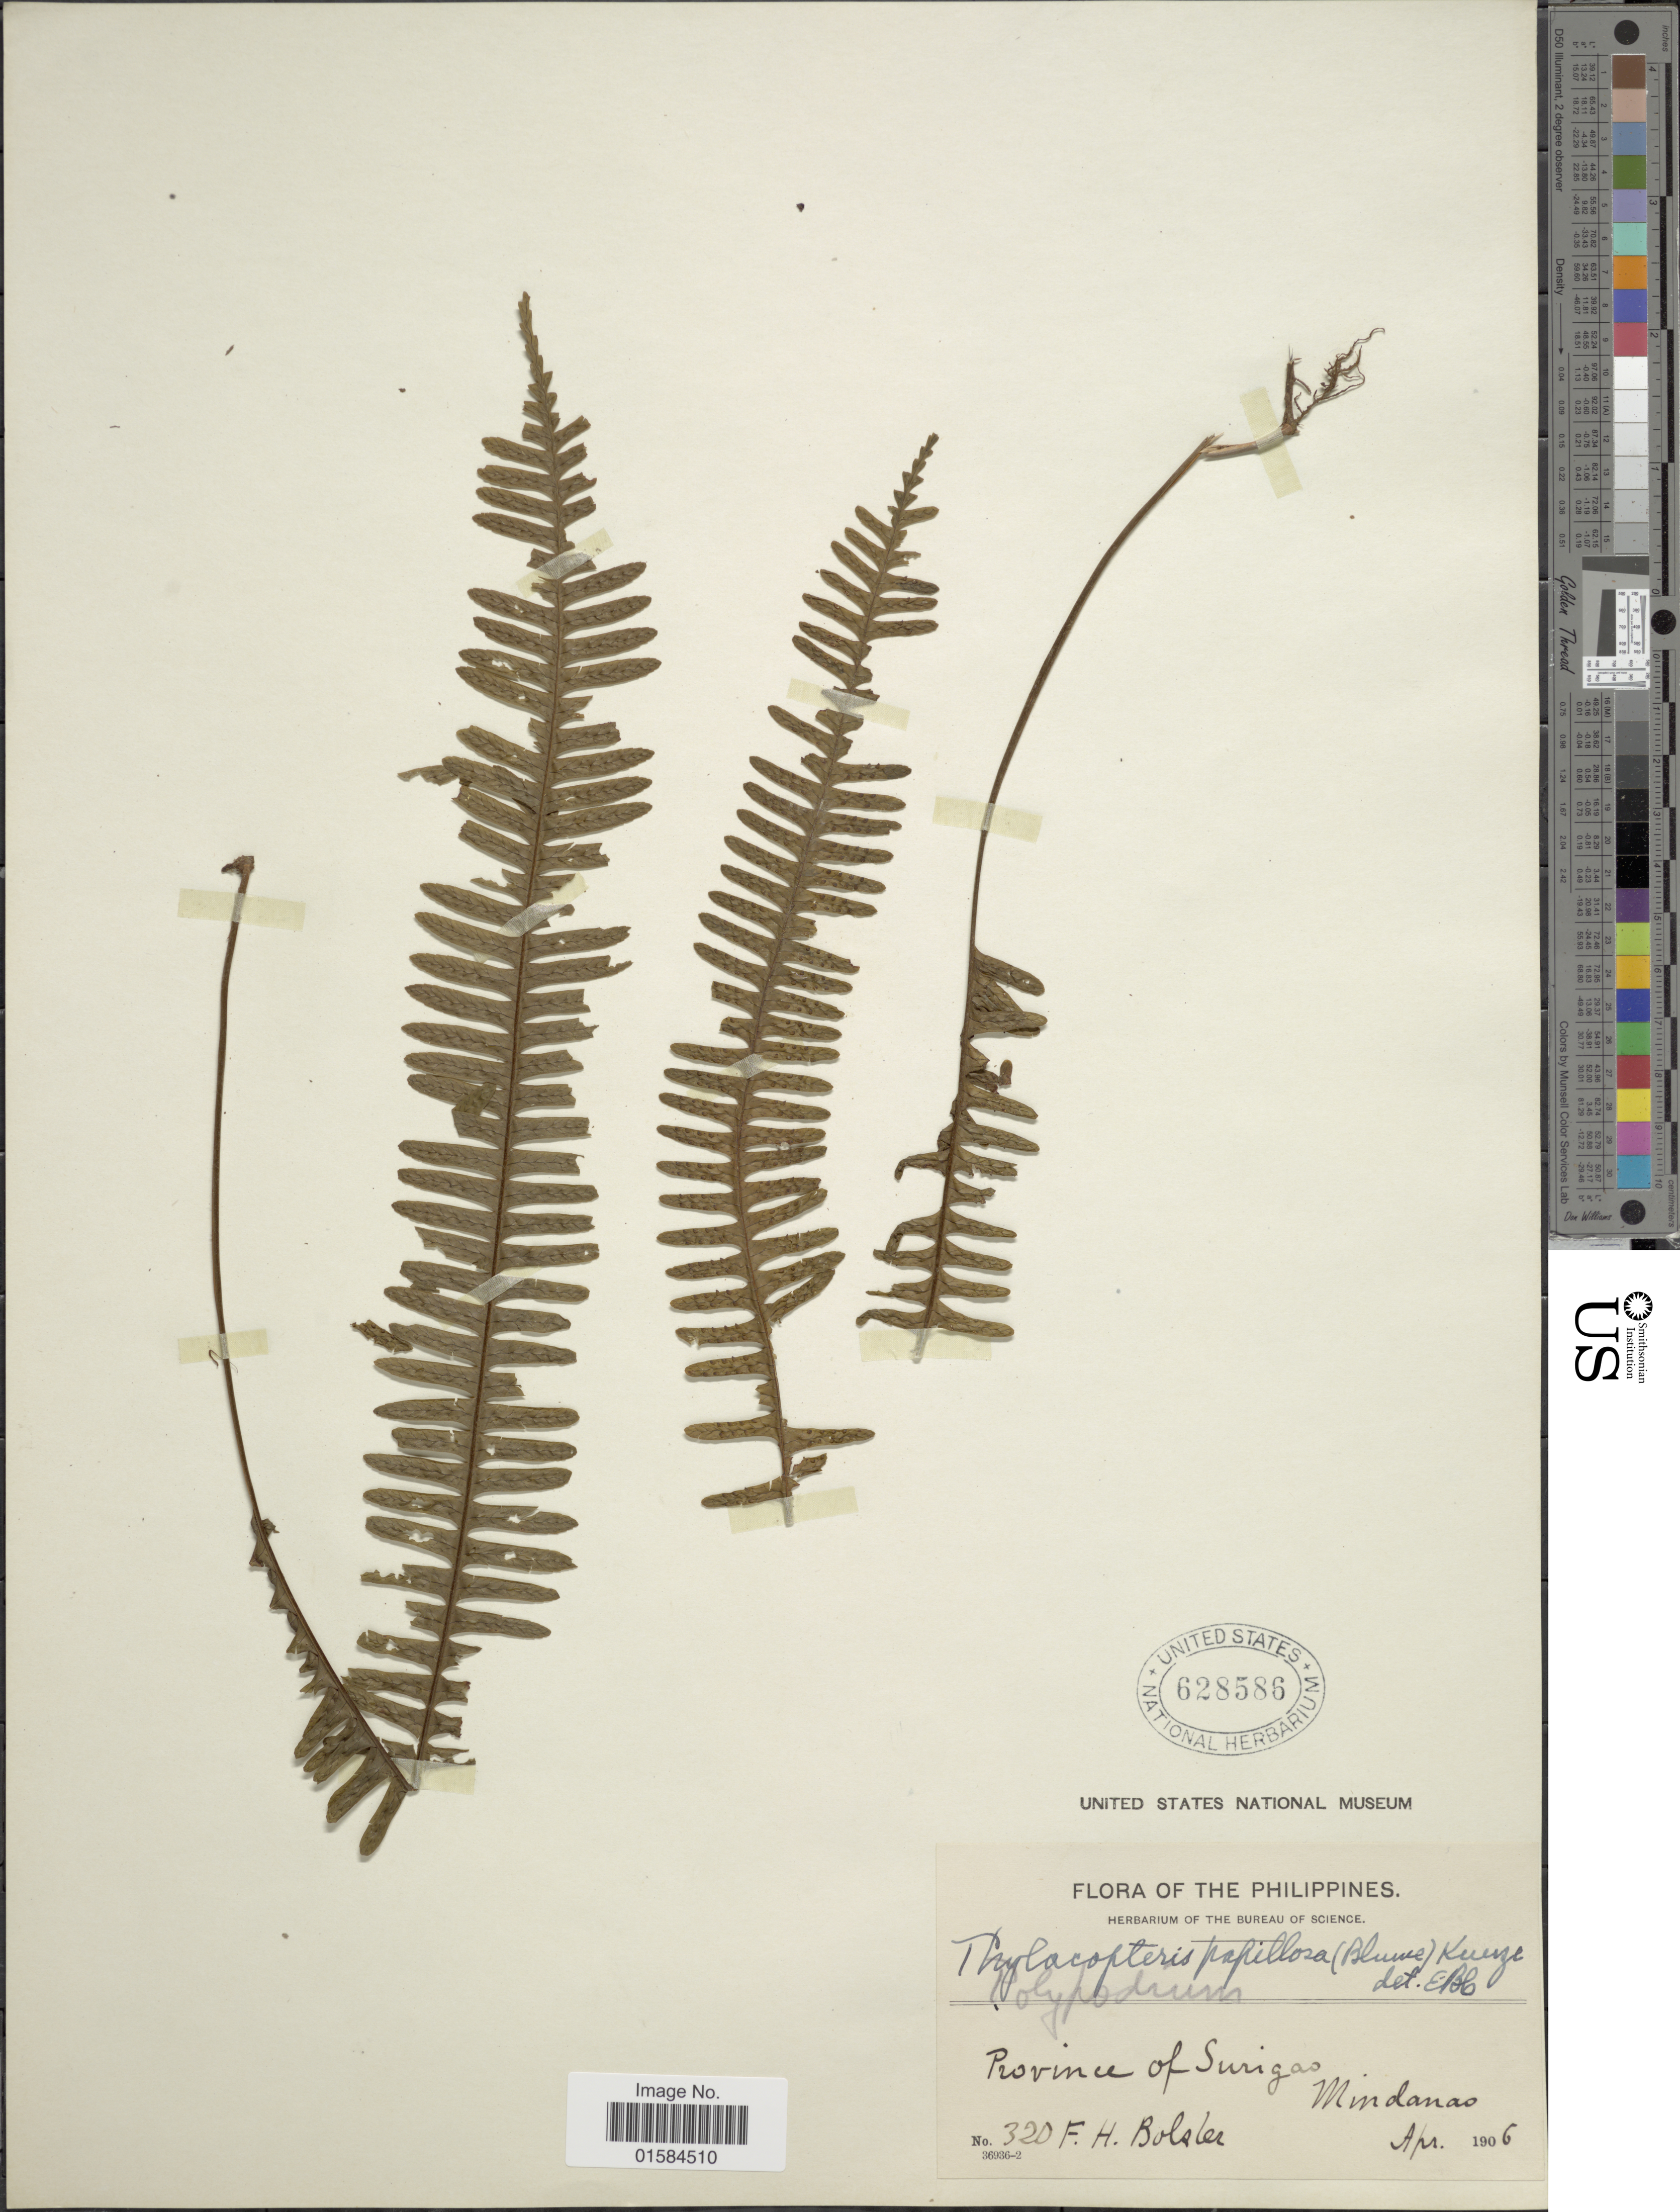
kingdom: Plantae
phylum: Tracheophyta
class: Polypodiopsida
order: Polypodiales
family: Polypodiaceae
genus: Thylacopteris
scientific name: Thylacopteris papillosa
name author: (Blume) Kunze ex J. Sm.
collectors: F. Bolster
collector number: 320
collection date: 1906-04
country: Philippines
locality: Province of Surigao, Mindanao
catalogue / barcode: US 628586